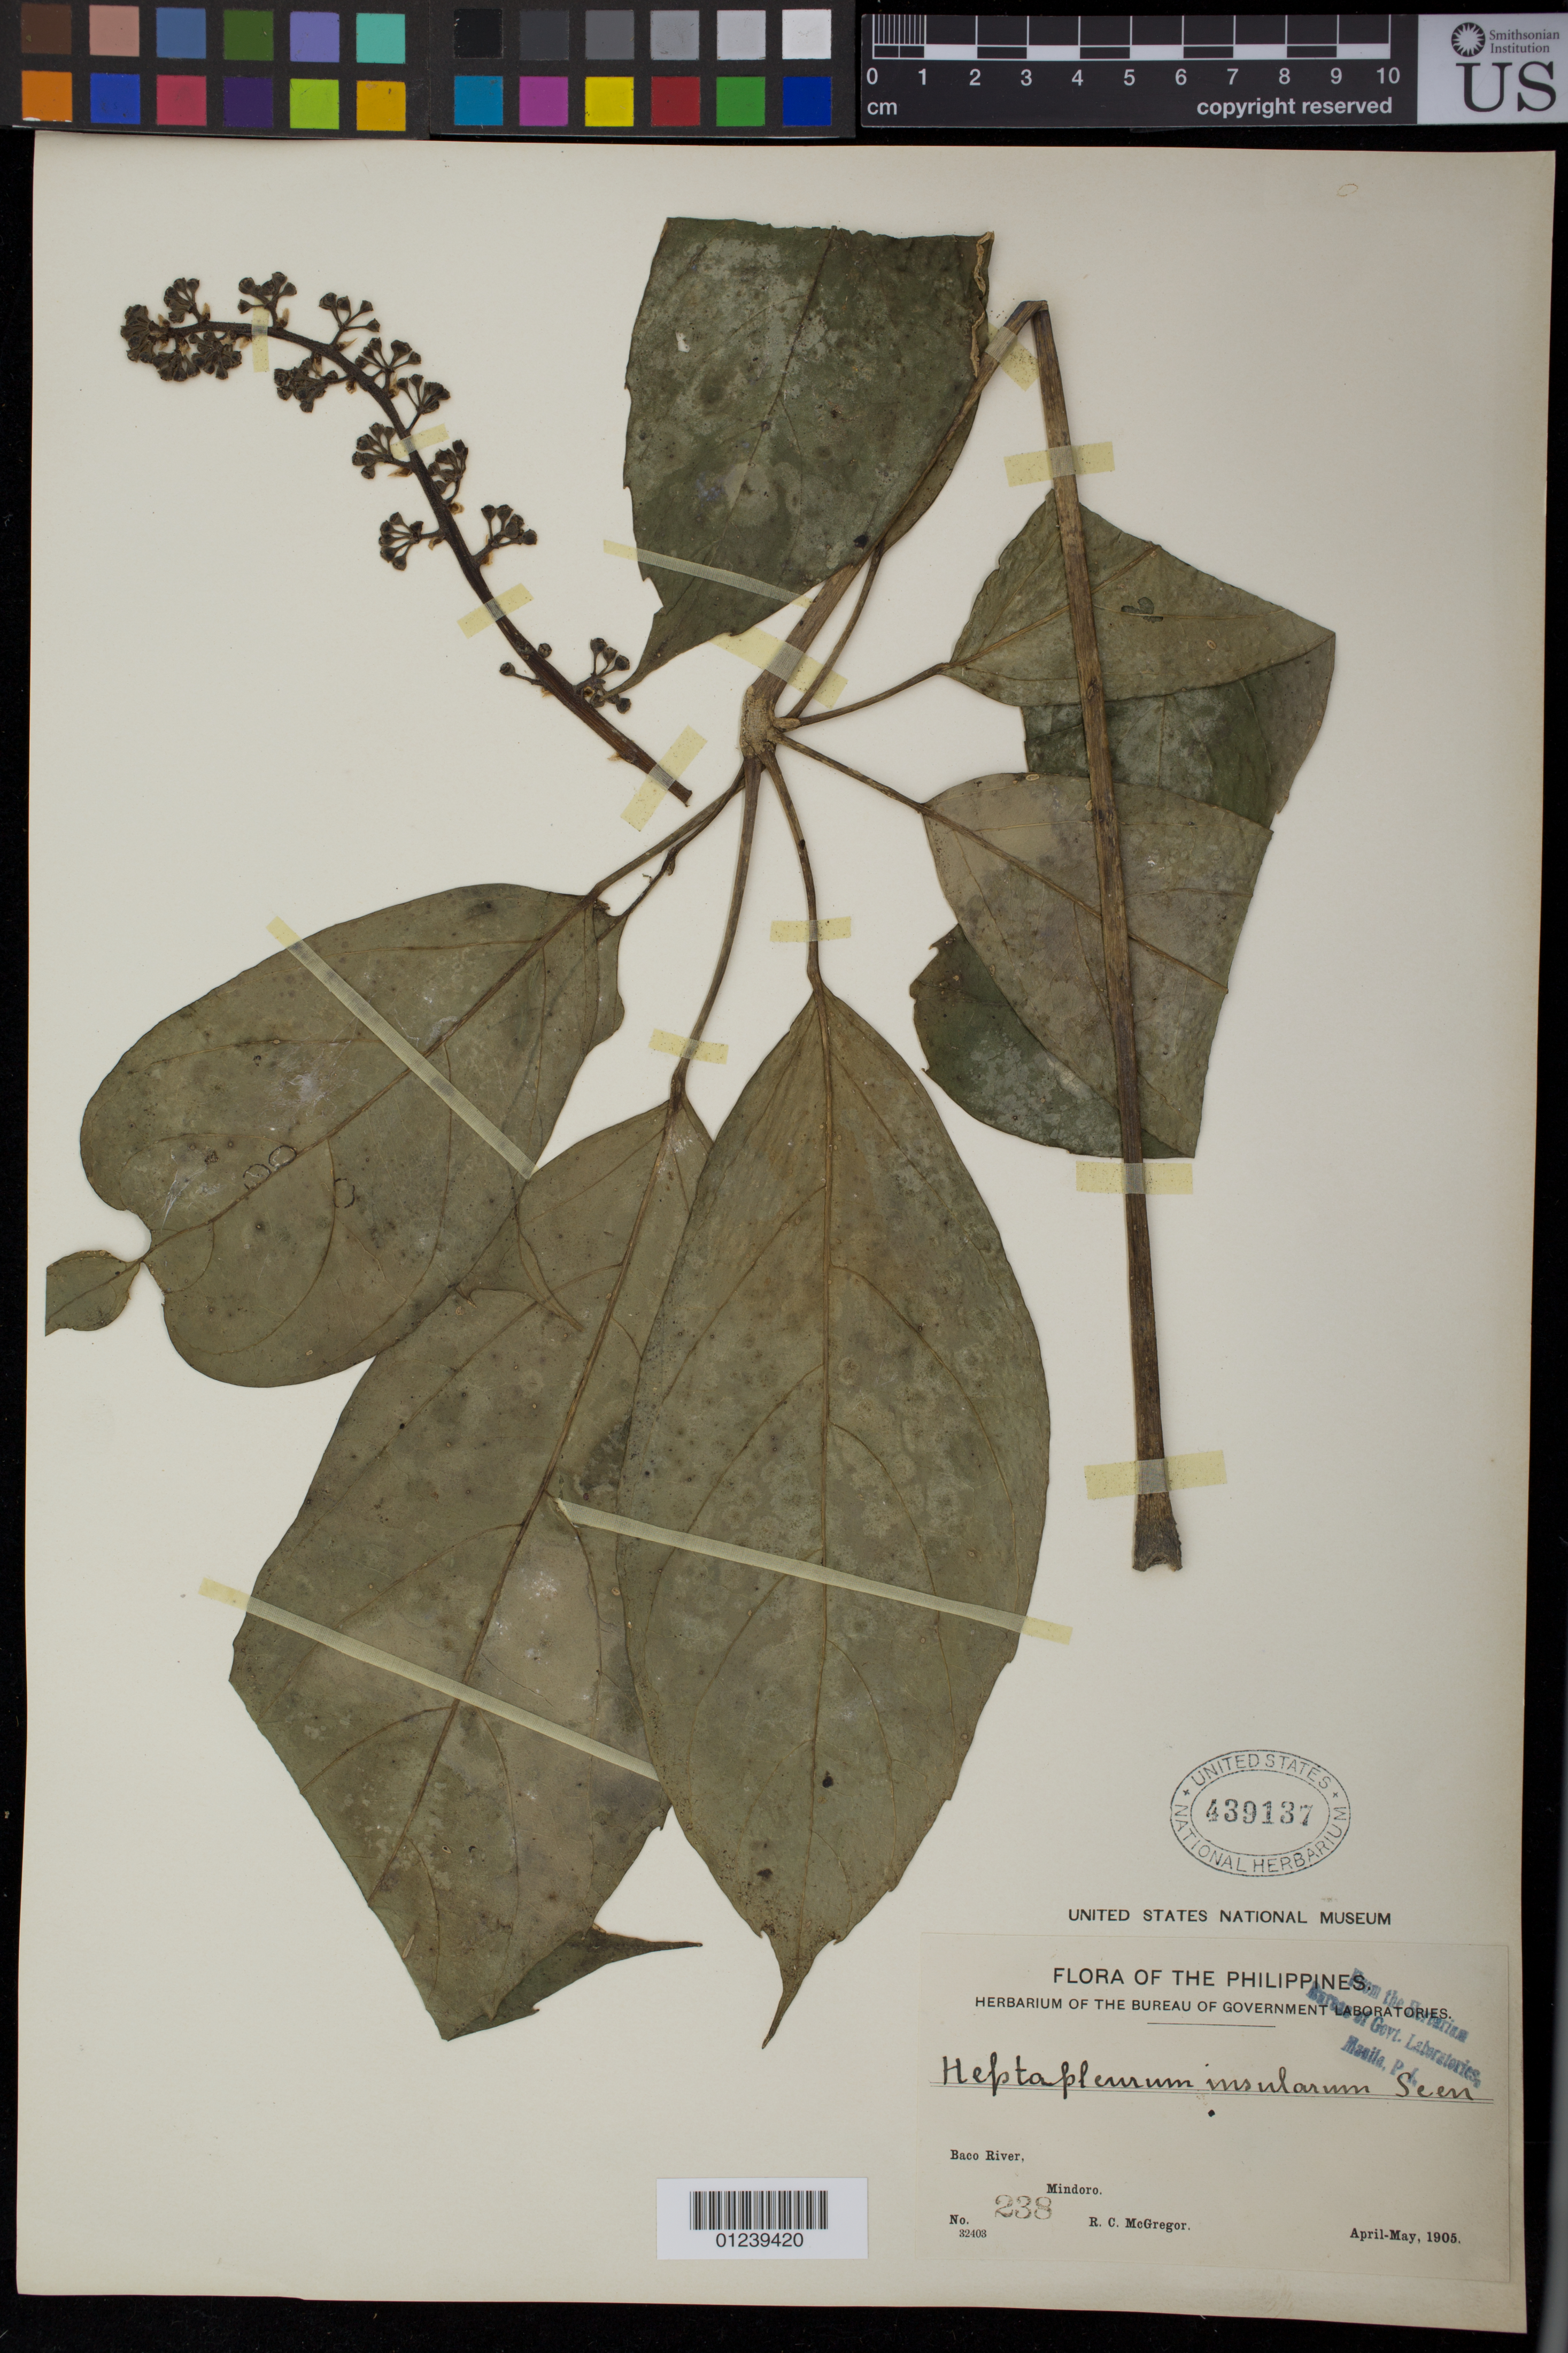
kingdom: Plantae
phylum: Tracheophyta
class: Magnoliopsida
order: Apiales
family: Araliaceae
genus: Schefflera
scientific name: Schefflera insularum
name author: (Seem.) Harms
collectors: R. C. McGregor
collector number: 238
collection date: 1905-04/1905-05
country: Philippines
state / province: Mimaropa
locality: Baco River, Mindoro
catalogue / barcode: US 439137